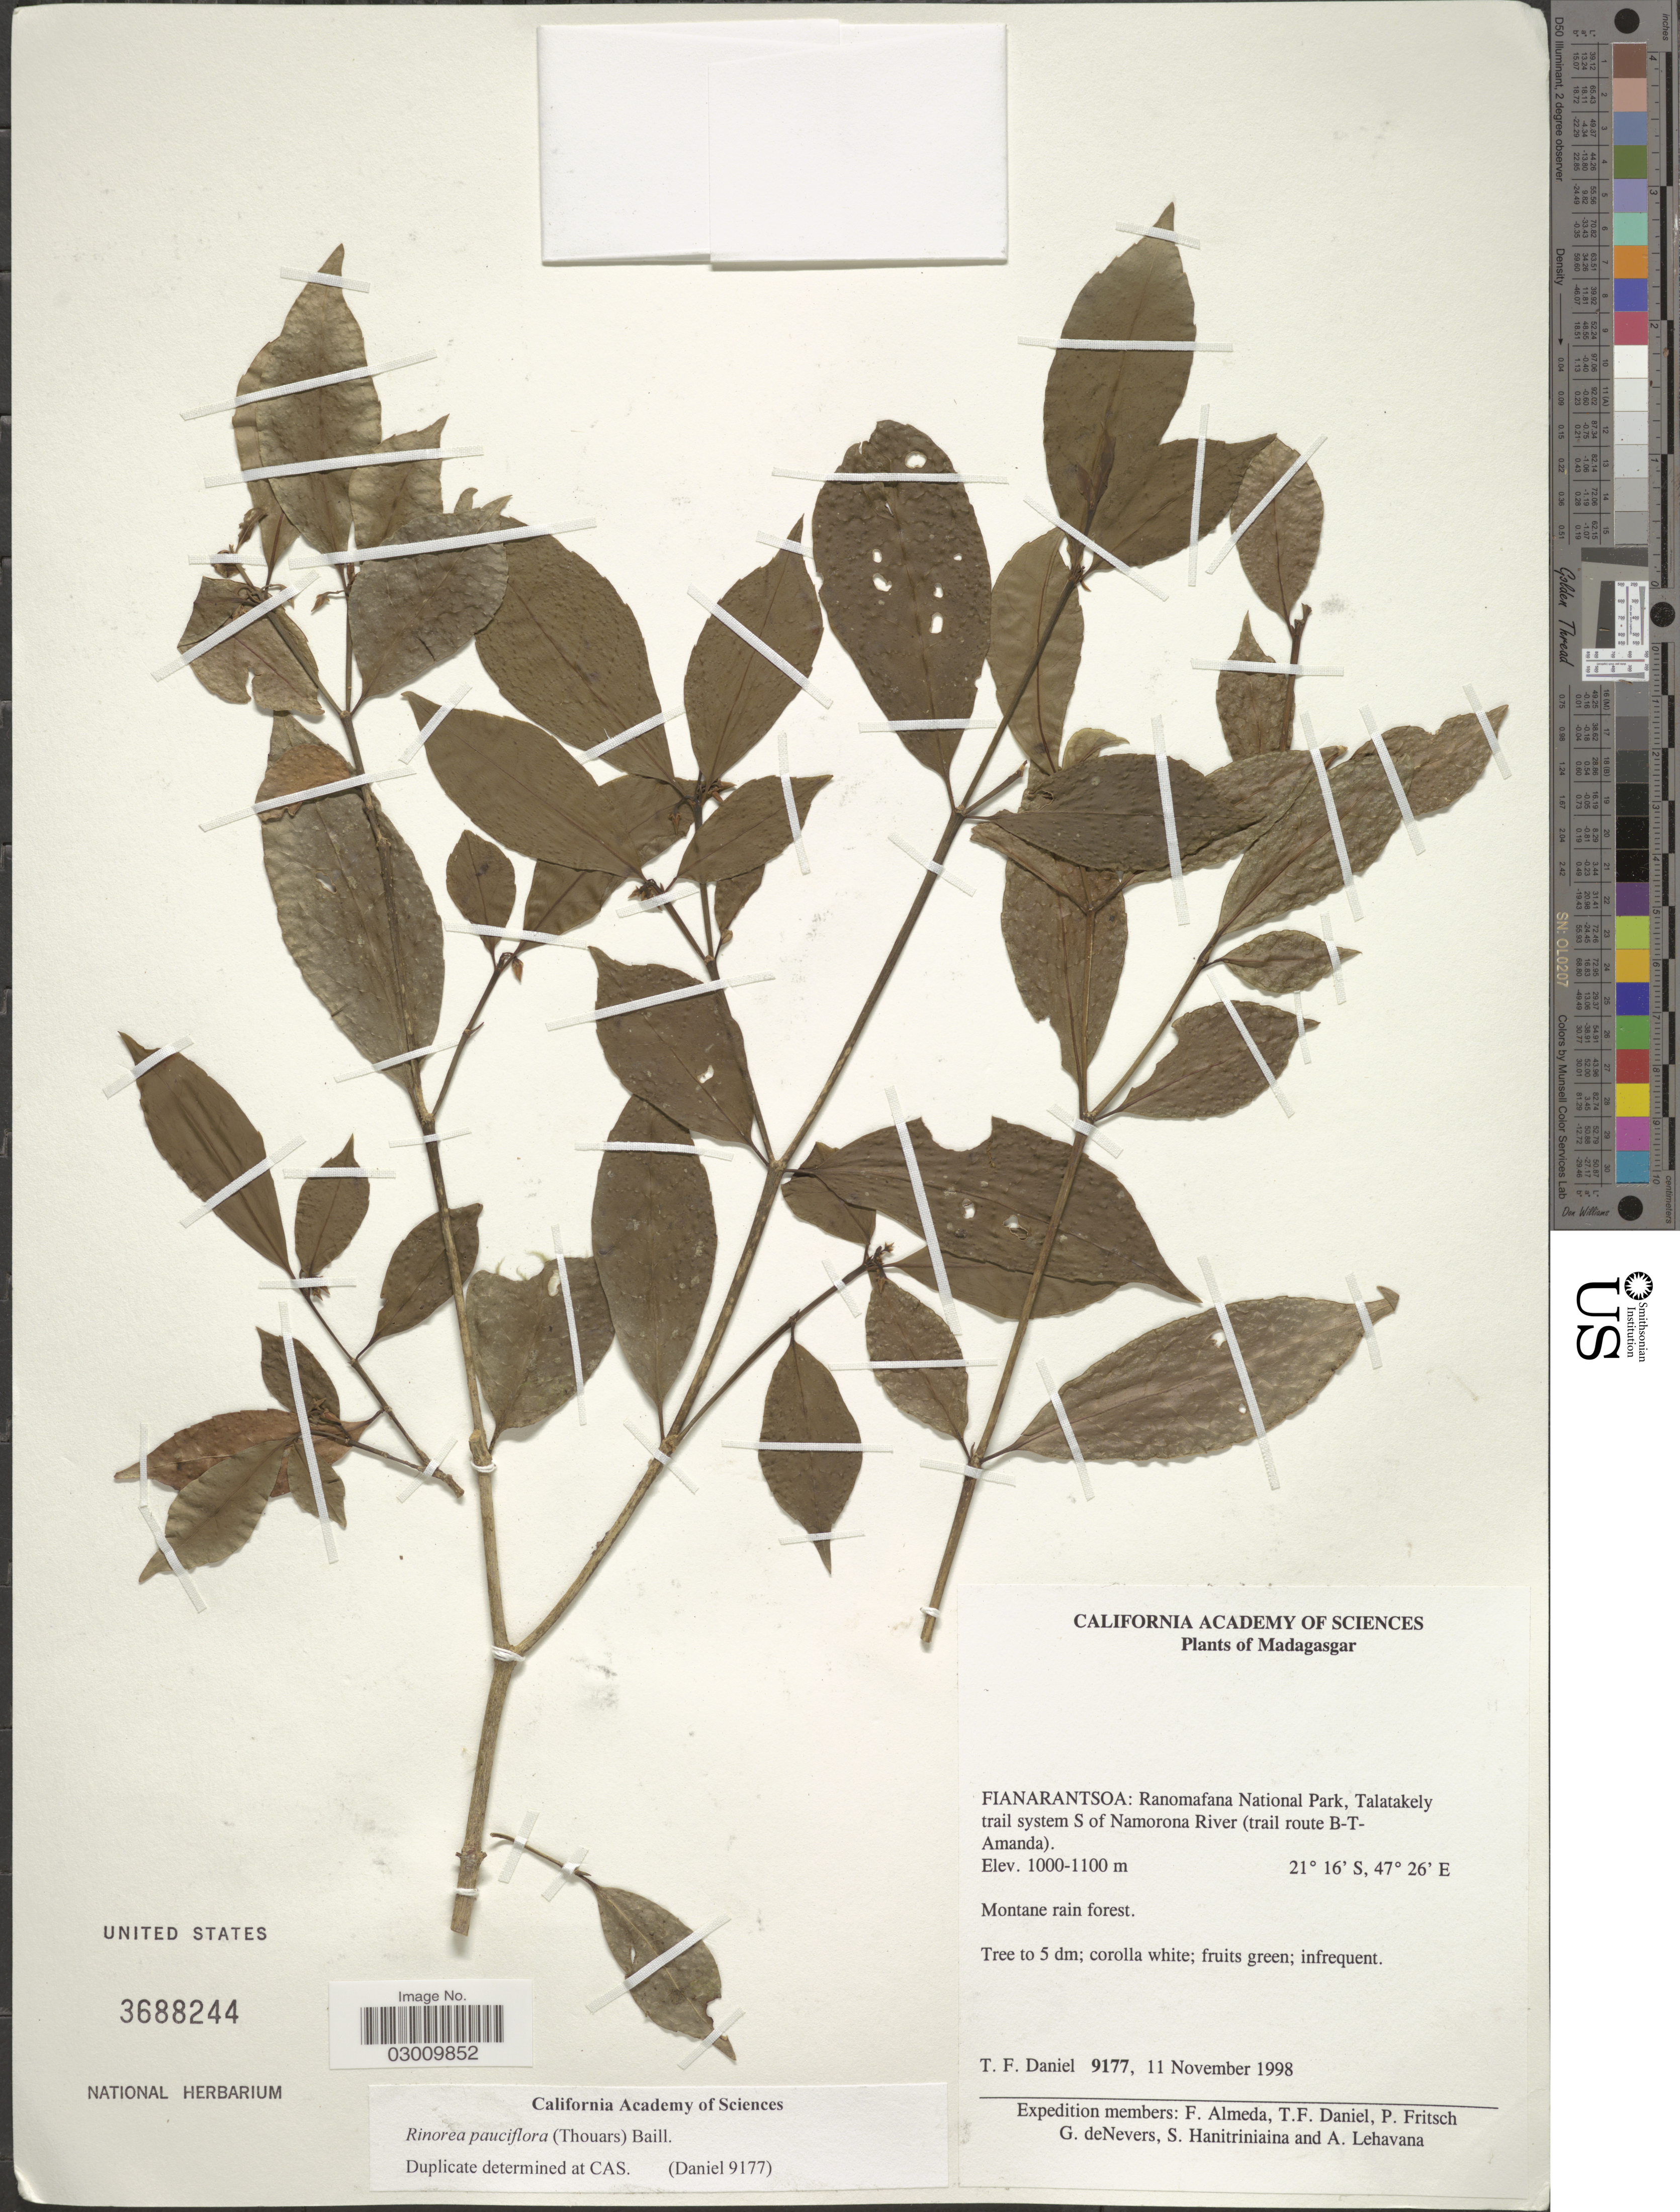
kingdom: Plantae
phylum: Tracheophyta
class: Magnoliopsida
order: Malpighiales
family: Violaceae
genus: Rinorea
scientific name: Rinorea pauciflora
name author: (Thouars) Baill.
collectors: T. F. Daniel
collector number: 9177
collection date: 1998-11-11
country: Madagascar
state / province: Vatovavy Fitovinany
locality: Ranomafana National Park, Talatakely trail system S of Namorona River (trail route B-T-Amanda).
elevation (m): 1000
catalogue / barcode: US 3688244